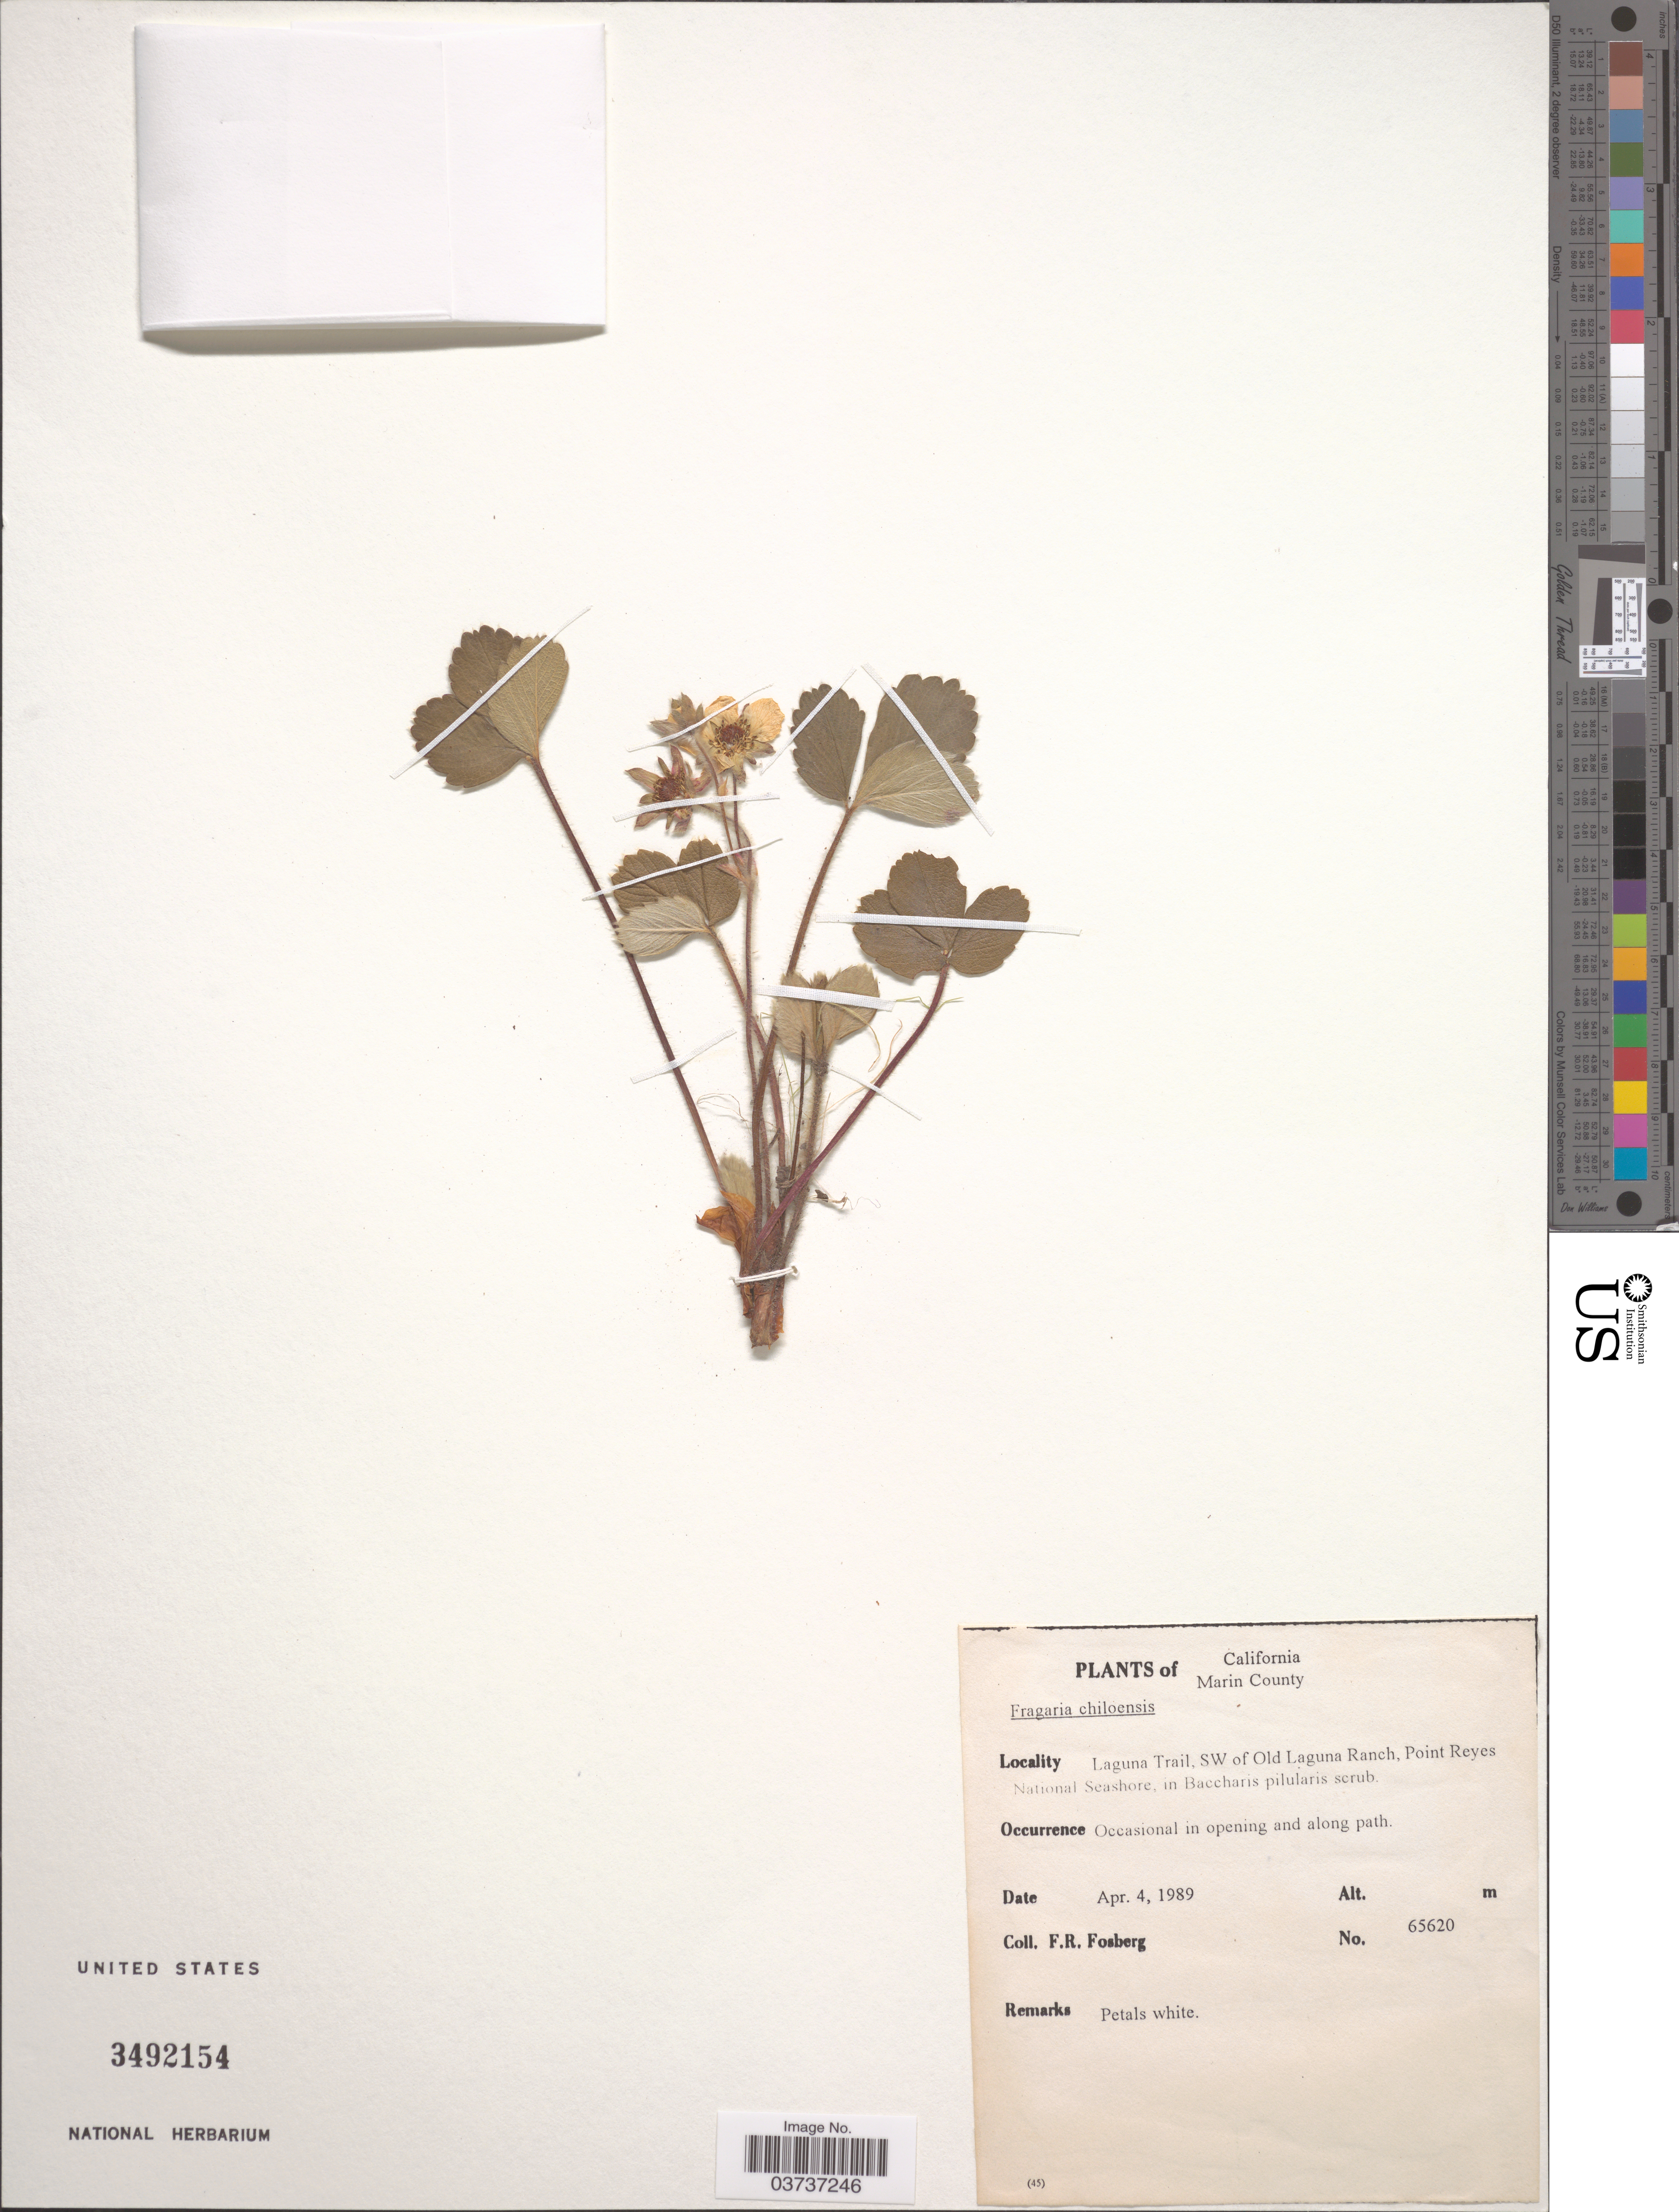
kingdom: Plantae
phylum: Tracheophyta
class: Magnoliopsida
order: Rosales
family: Rosaceae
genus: Fragaria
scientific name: Fragaria chiloensis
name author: (L.) Mill.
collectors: F. R. Fosberg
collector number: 65620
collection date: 1989-04-04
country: United States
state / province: California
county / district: Marin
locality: Marin County. Laguna Trail, SW of Old Laguna Ranch, Point Reyes National Seashore, In Baccharis pilularis scrub.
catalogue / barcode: US 3492154